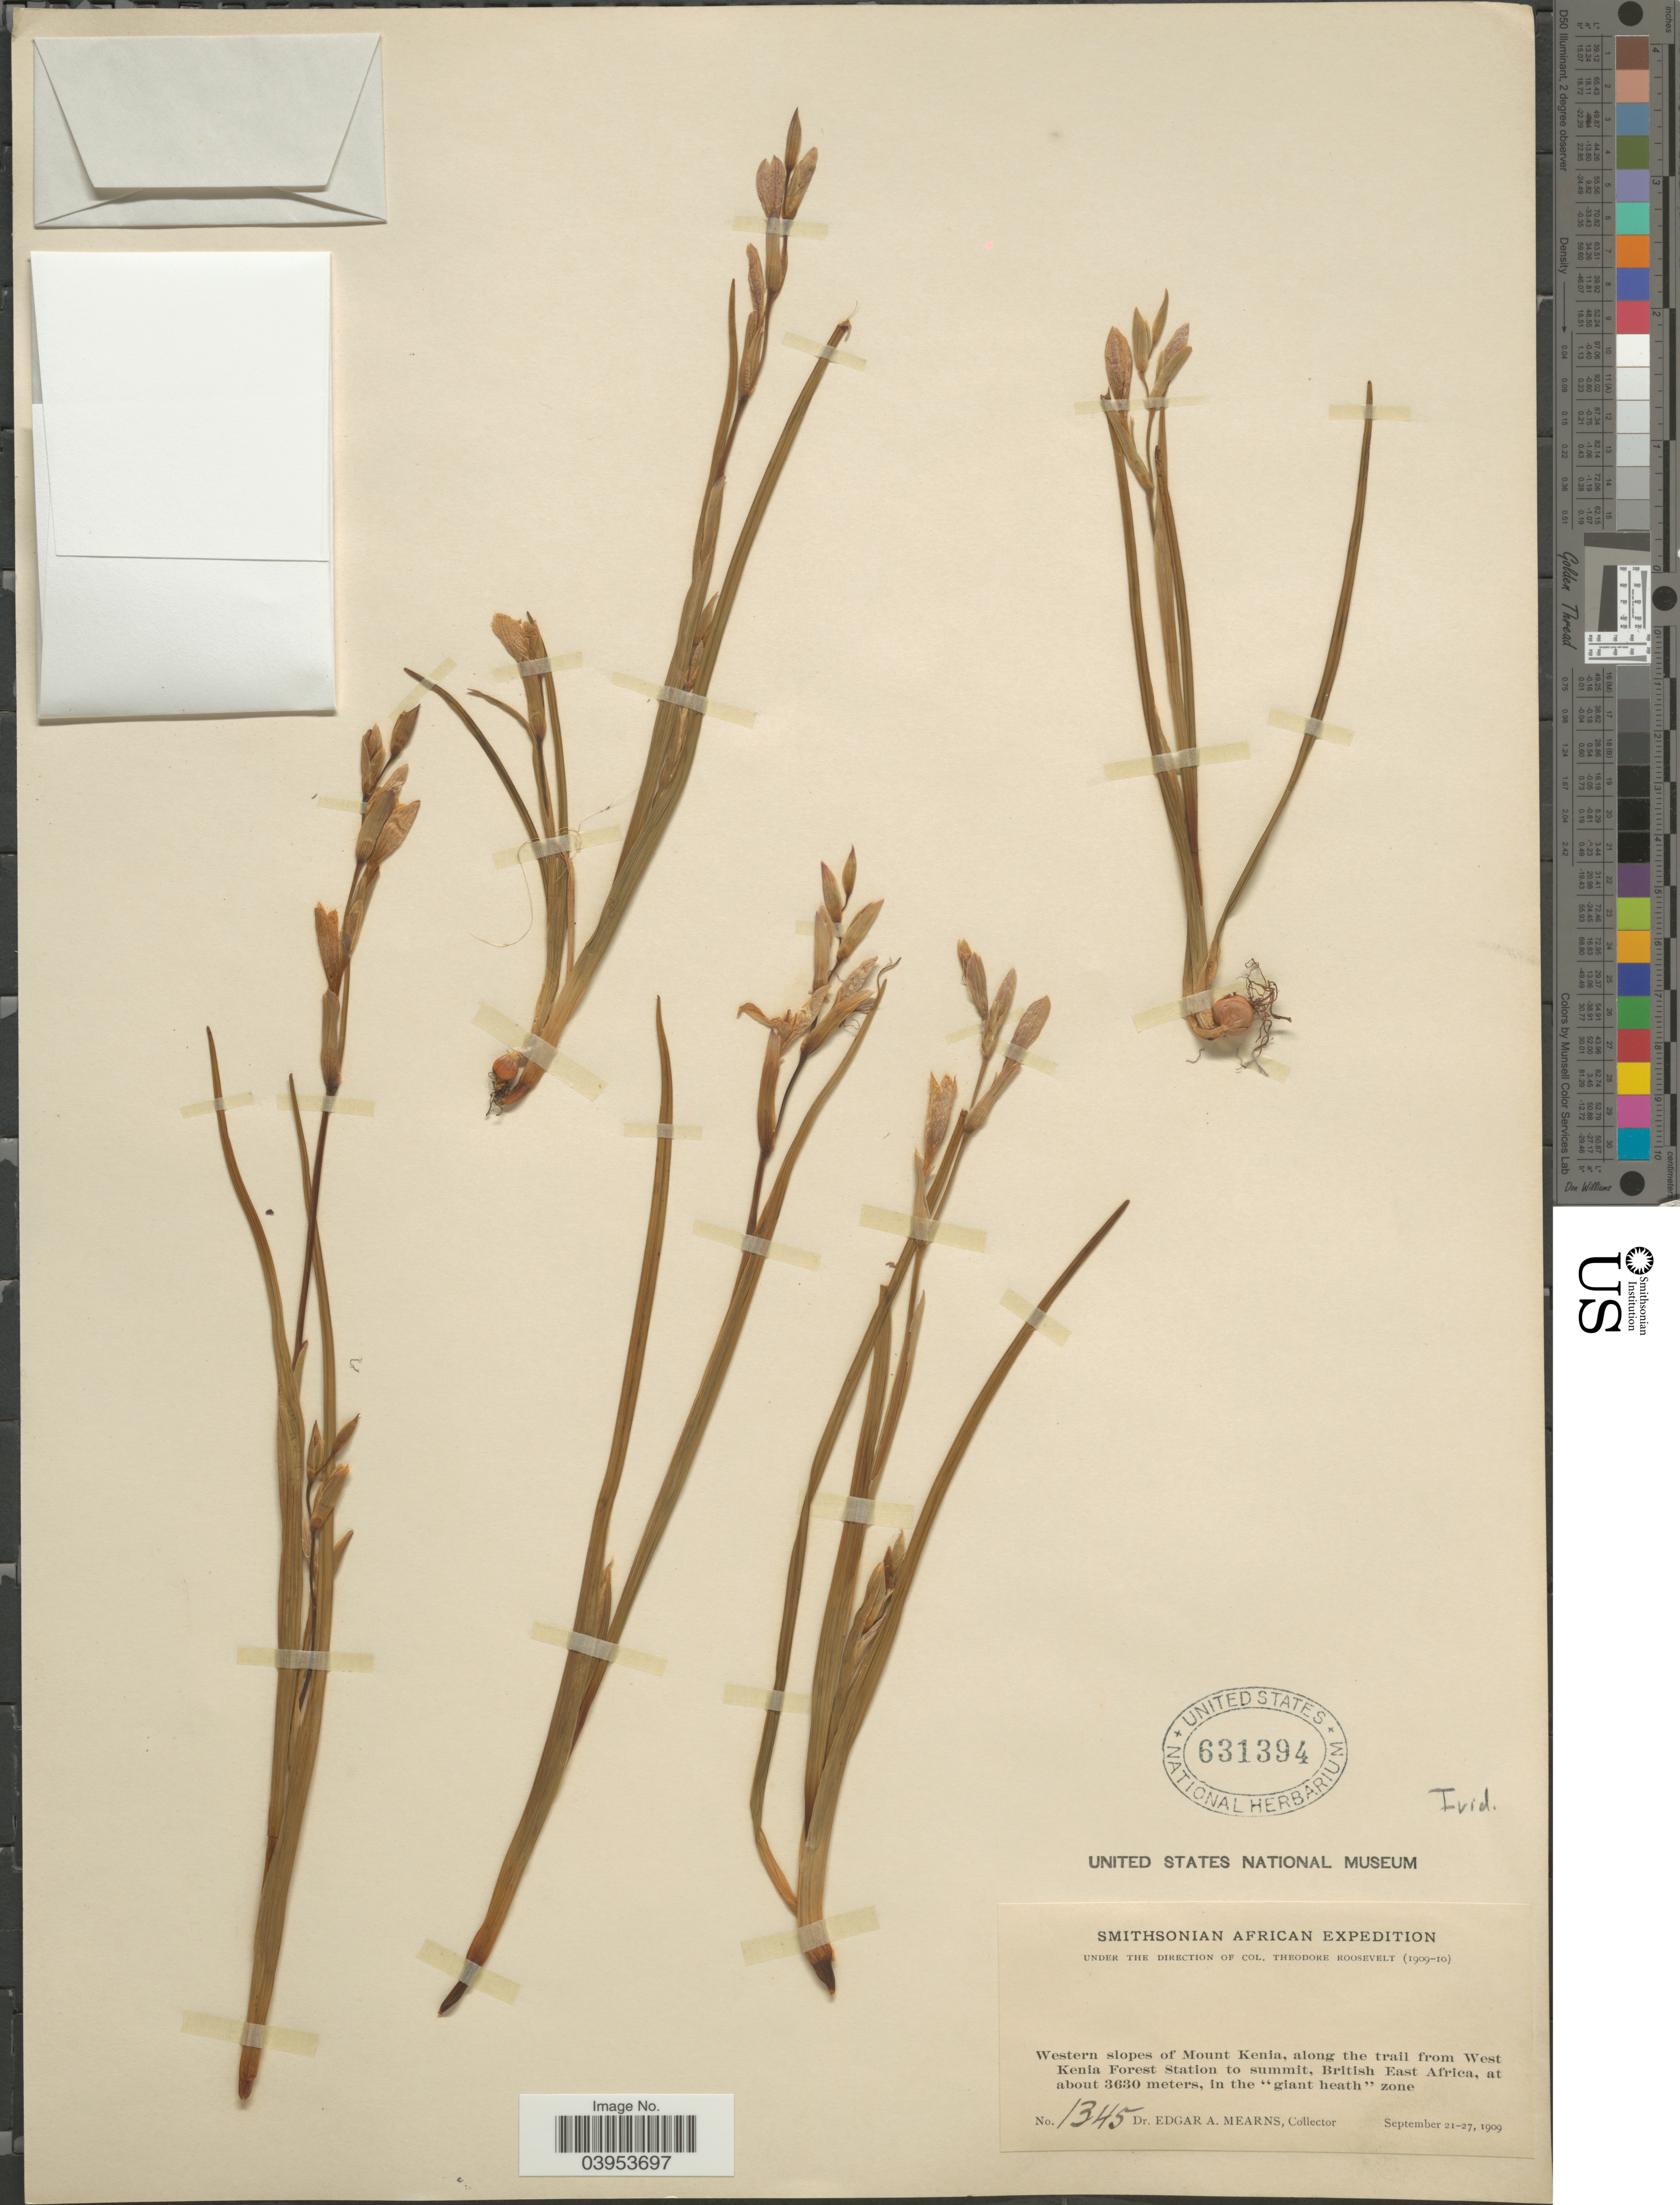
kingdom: Plantae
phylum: Tracheophyta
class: Liliopsida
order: Asparagales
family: Iridaceae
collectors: E. A. Mearns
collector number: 1345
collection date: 1909-09-21/1909-09-27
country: Kenya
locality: Western slopes of Mount Kenia, along the trail from West Kenia Forest Station to summit, British East Africa, in the "giant heath"zone.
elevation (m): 3630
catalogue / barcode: US 631394